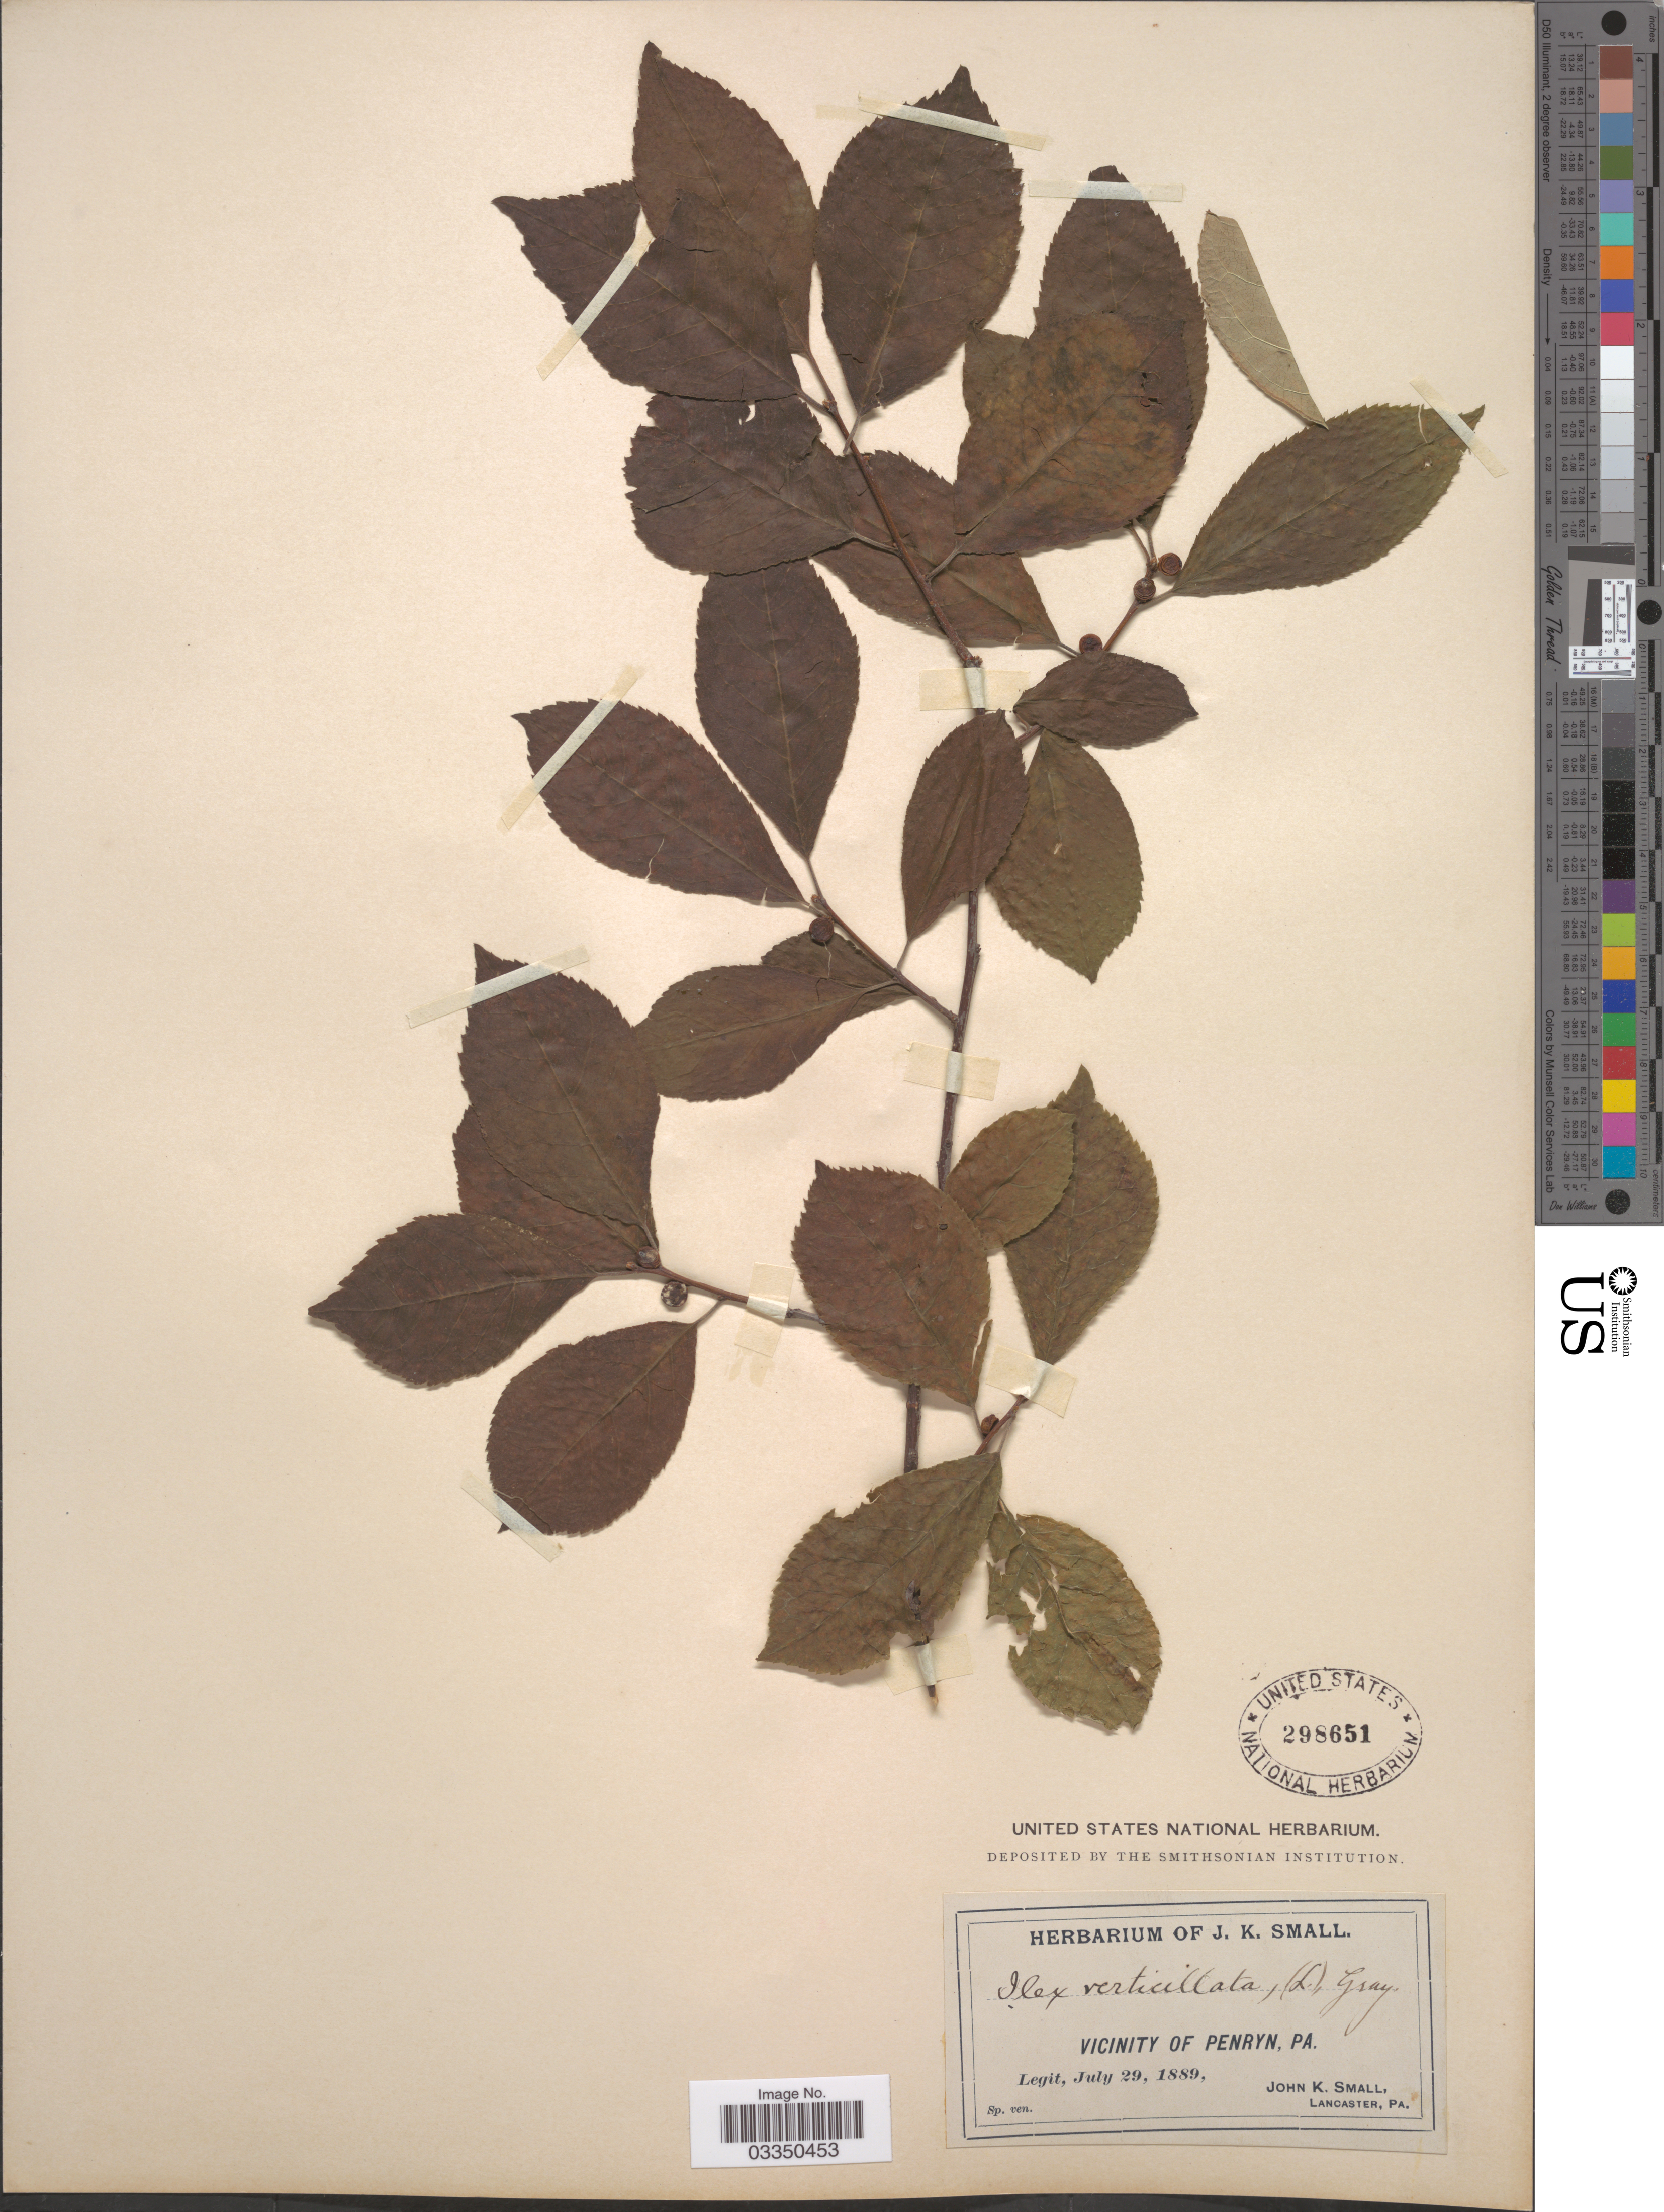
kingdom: Plantae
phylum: Tracheophyta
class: Magnoliopsida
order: Aquifoliales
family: Aquifoliaceae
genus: Ilex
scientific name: Ilex verticillata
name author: (L.) A. Gray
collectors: J. K. Small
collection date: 1889-07-29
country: United States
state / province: Pennsylvania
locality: Vicinity of Penryn.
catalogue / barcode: US 298651